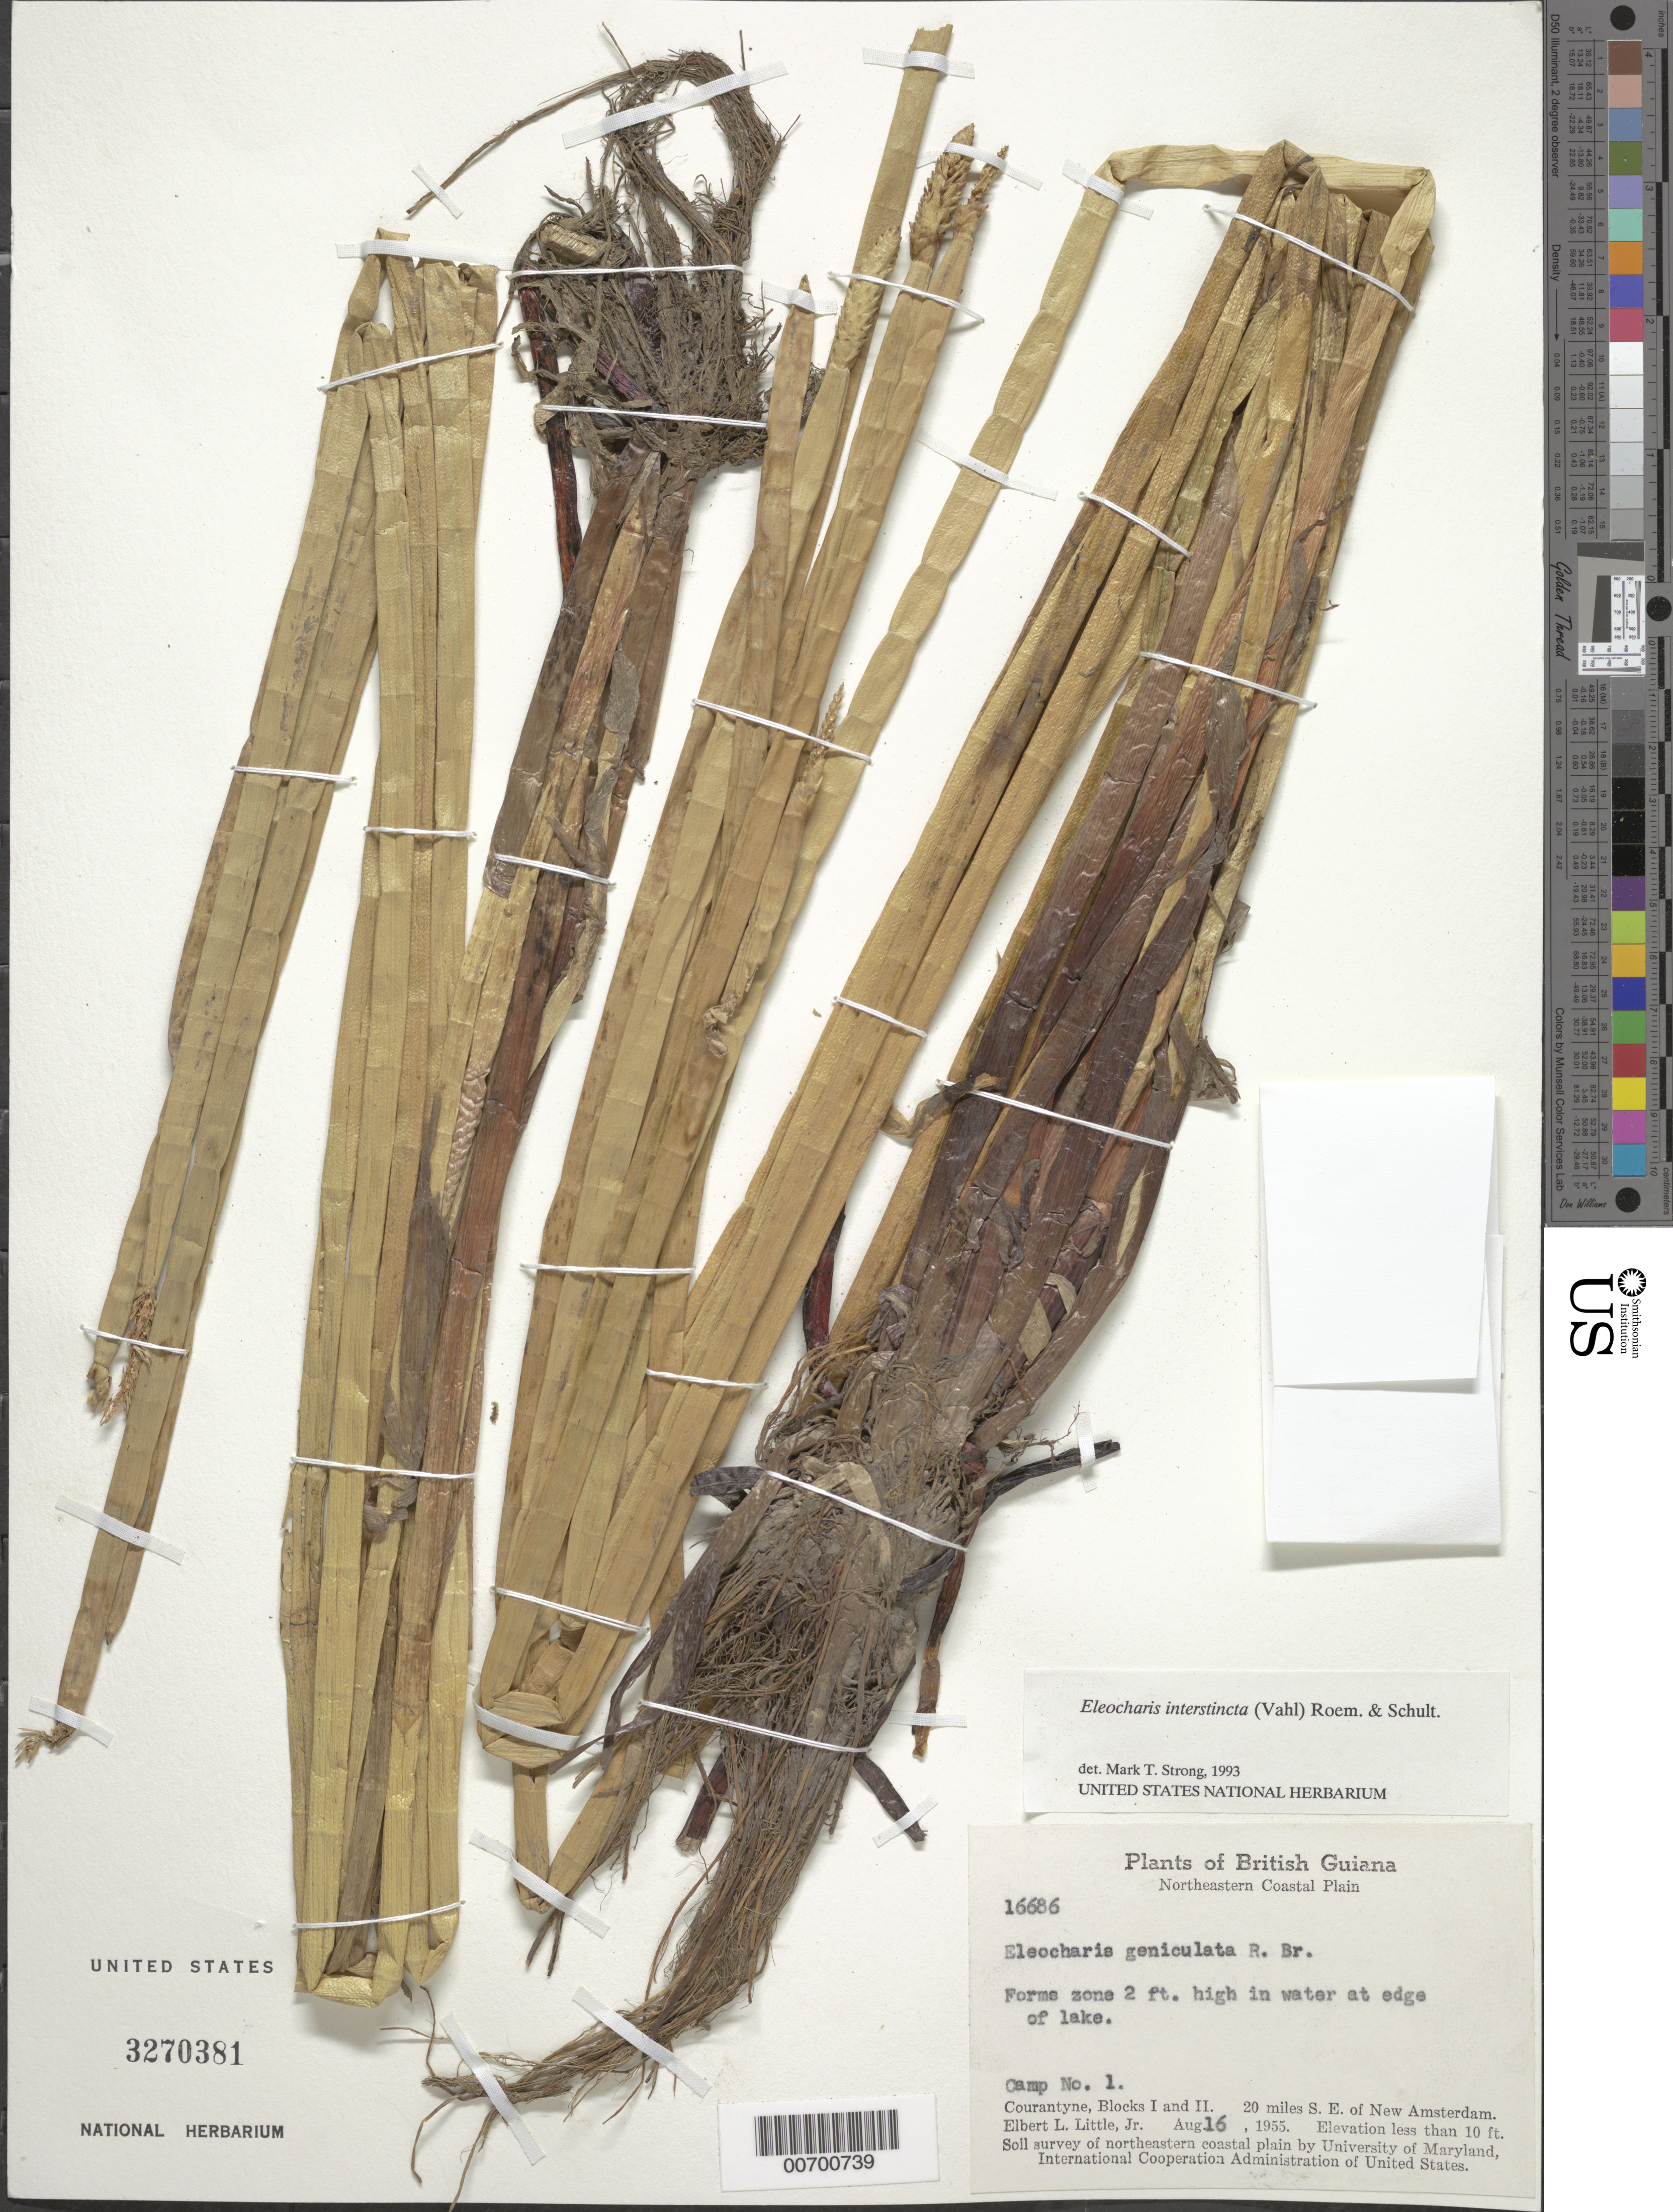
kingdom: Plantae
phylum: Tracheophyta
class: Liliopsida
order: Poales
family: Cyperaceae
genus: Eleocharis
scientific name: Eleocharis interstincta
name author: (Vahl) Roem. & Schult.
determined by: Strong, M. T., (US), Smithsonian Institution - National Museum of Natural History (UNITED STATES)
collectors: E. L. Little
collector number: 16686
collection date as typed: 16-Aug-55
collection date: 1955-08-16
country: Guyana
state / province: E. Berbice-Corentyne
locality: Courantyne, Blocks I & II. 20 mi. SE of New Amsterdam, Camp No. 1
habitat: In water at edge of lake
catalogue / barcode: US 3270381